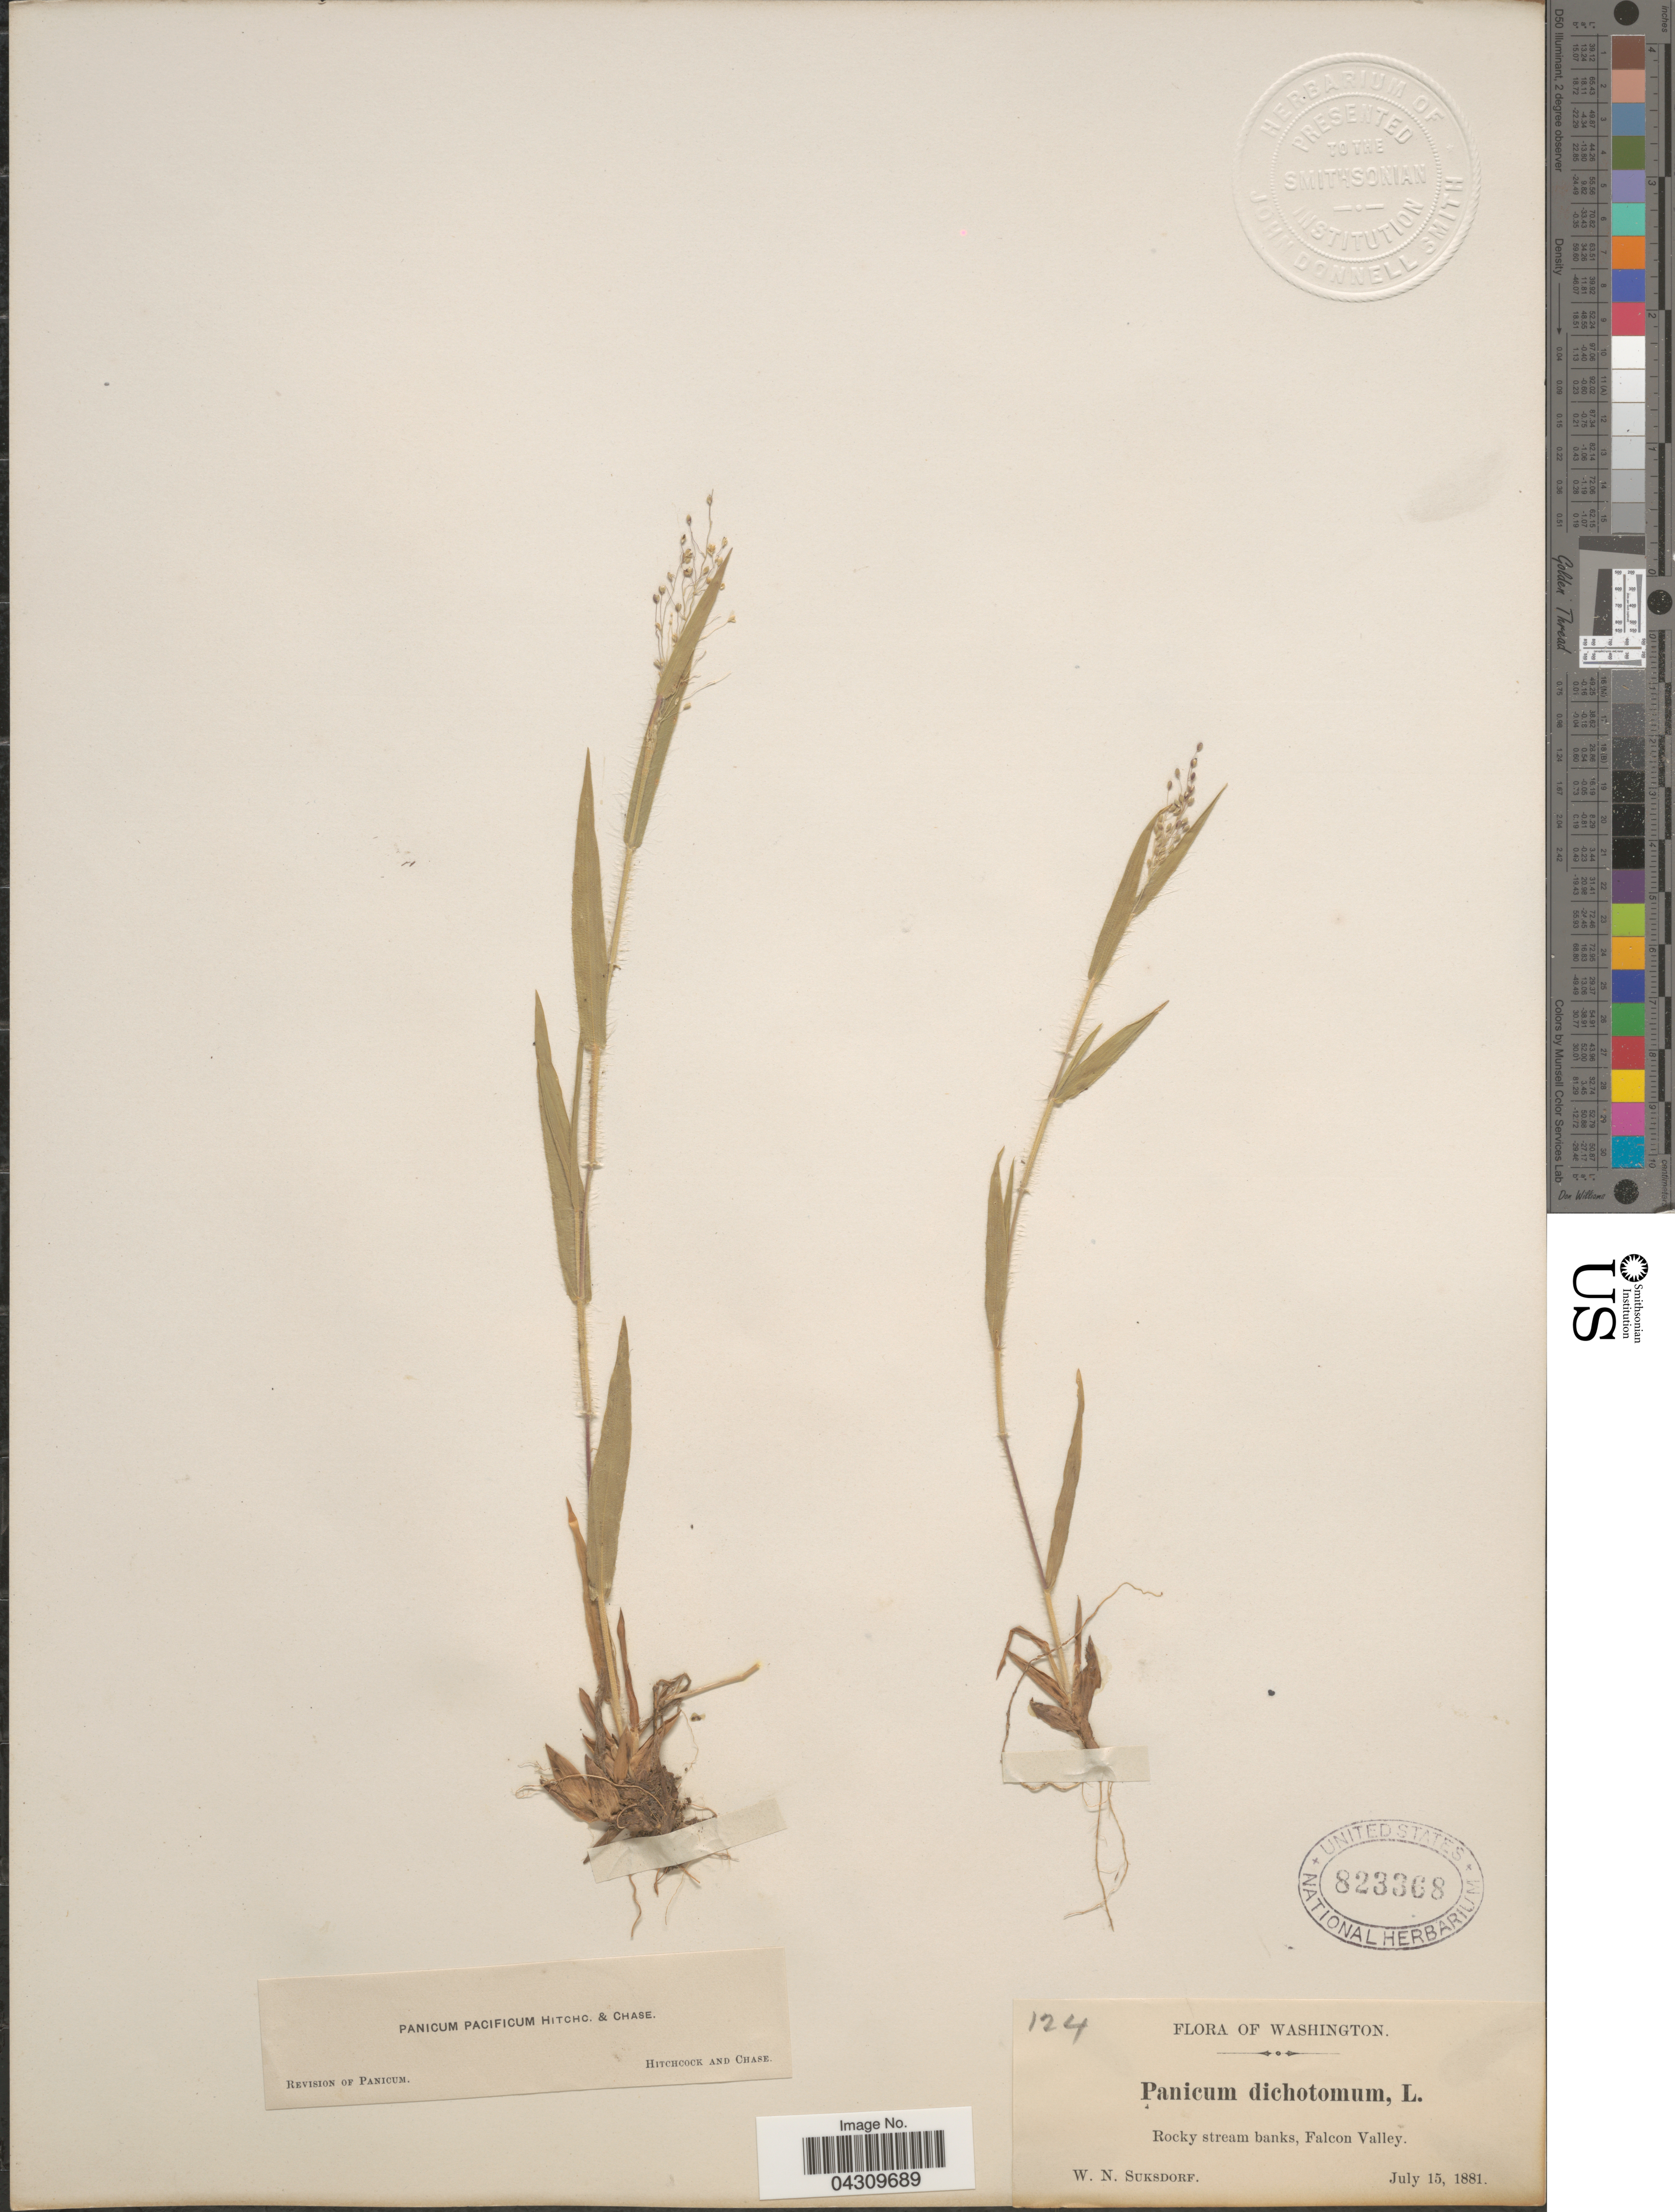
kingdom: Plantae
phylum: Tracheophyta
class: Liliopsida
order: Poales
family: Poaceae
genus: Dichanthelium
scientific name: Dichanthelium acuminatum var. acuminatum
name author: (Sw.) Gould & C.A. Clark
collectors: W. N. Suksdorf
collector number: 124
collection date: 1881-07-15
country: United States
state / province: Washington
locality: Rocky stream banks, Falcon Valley.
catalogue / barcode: US 823368